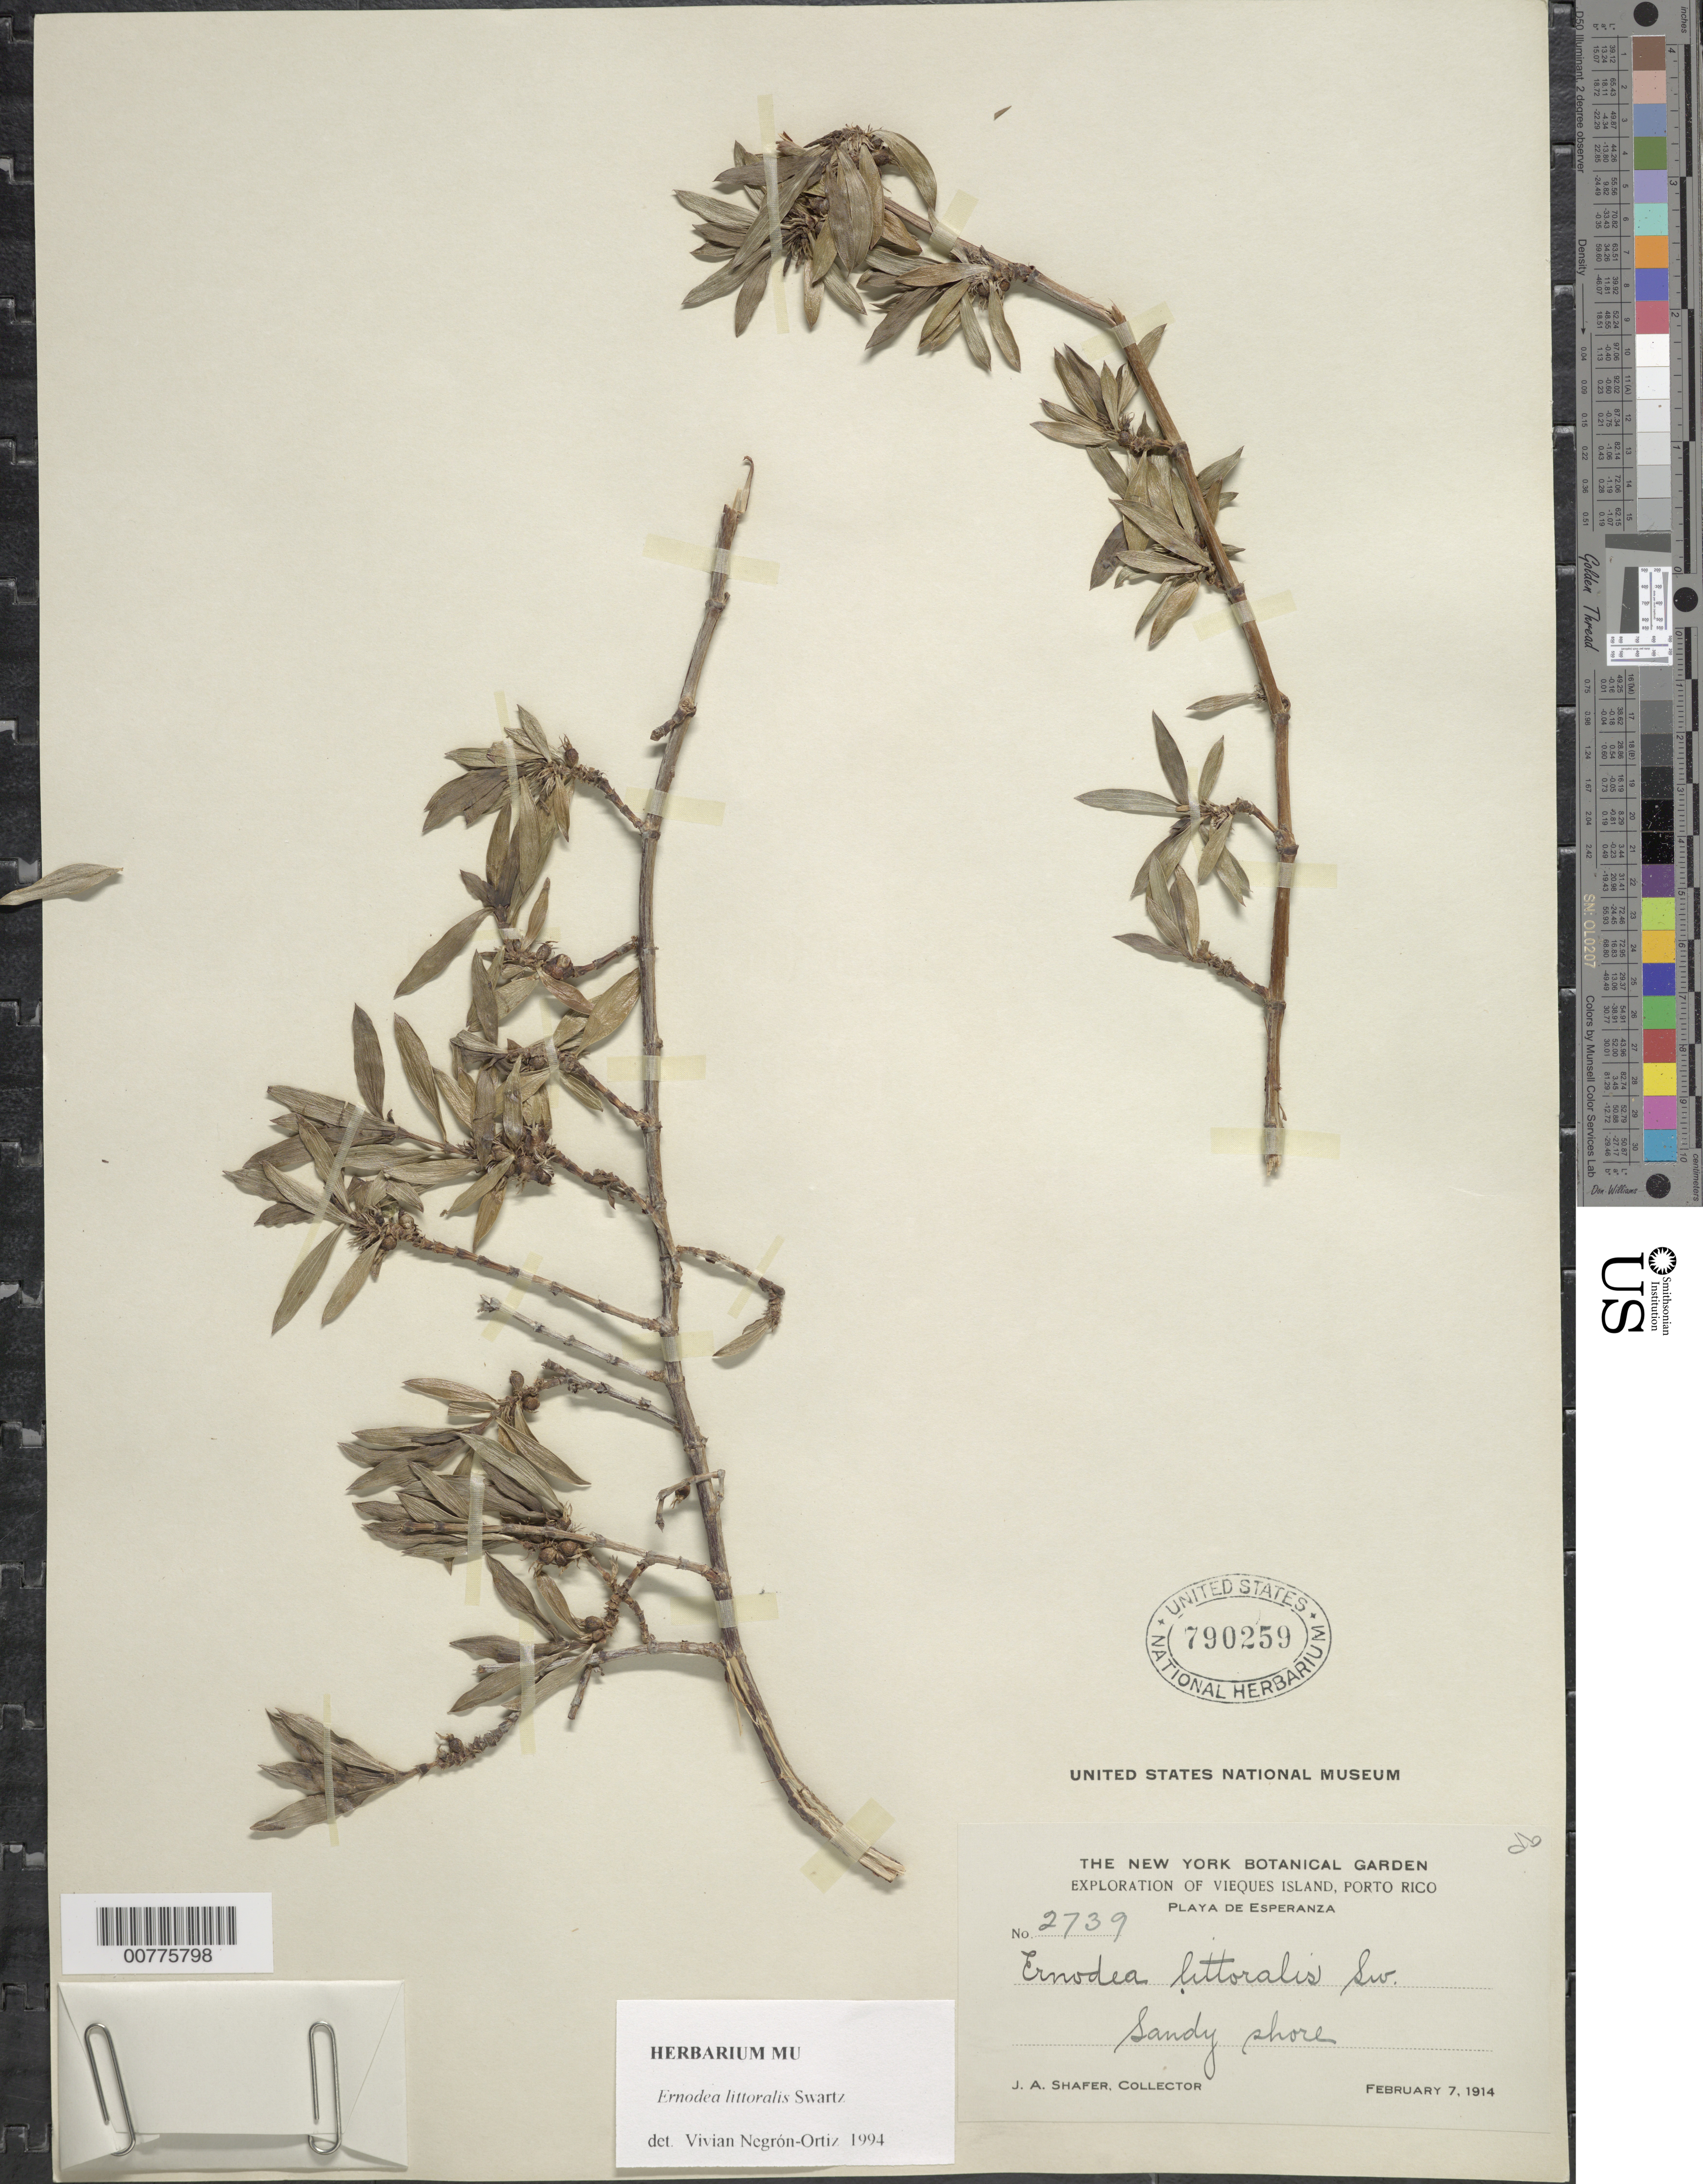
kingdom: Plantae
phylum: Tracheophyta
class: Magnoliopsida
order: Gentianales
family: Rubiaceae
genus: Ernodea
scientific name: Ernodea littoralis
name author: Sw.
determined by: Negrón-Ortiz, V.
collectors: J. A. Shafer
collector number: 2739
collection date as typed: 07 Feb 1914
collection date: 1914-02-07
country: Puerto Rico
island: Vieques I.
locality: Playa de la Esperanza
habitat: Sandy shore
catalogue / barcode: US 790259